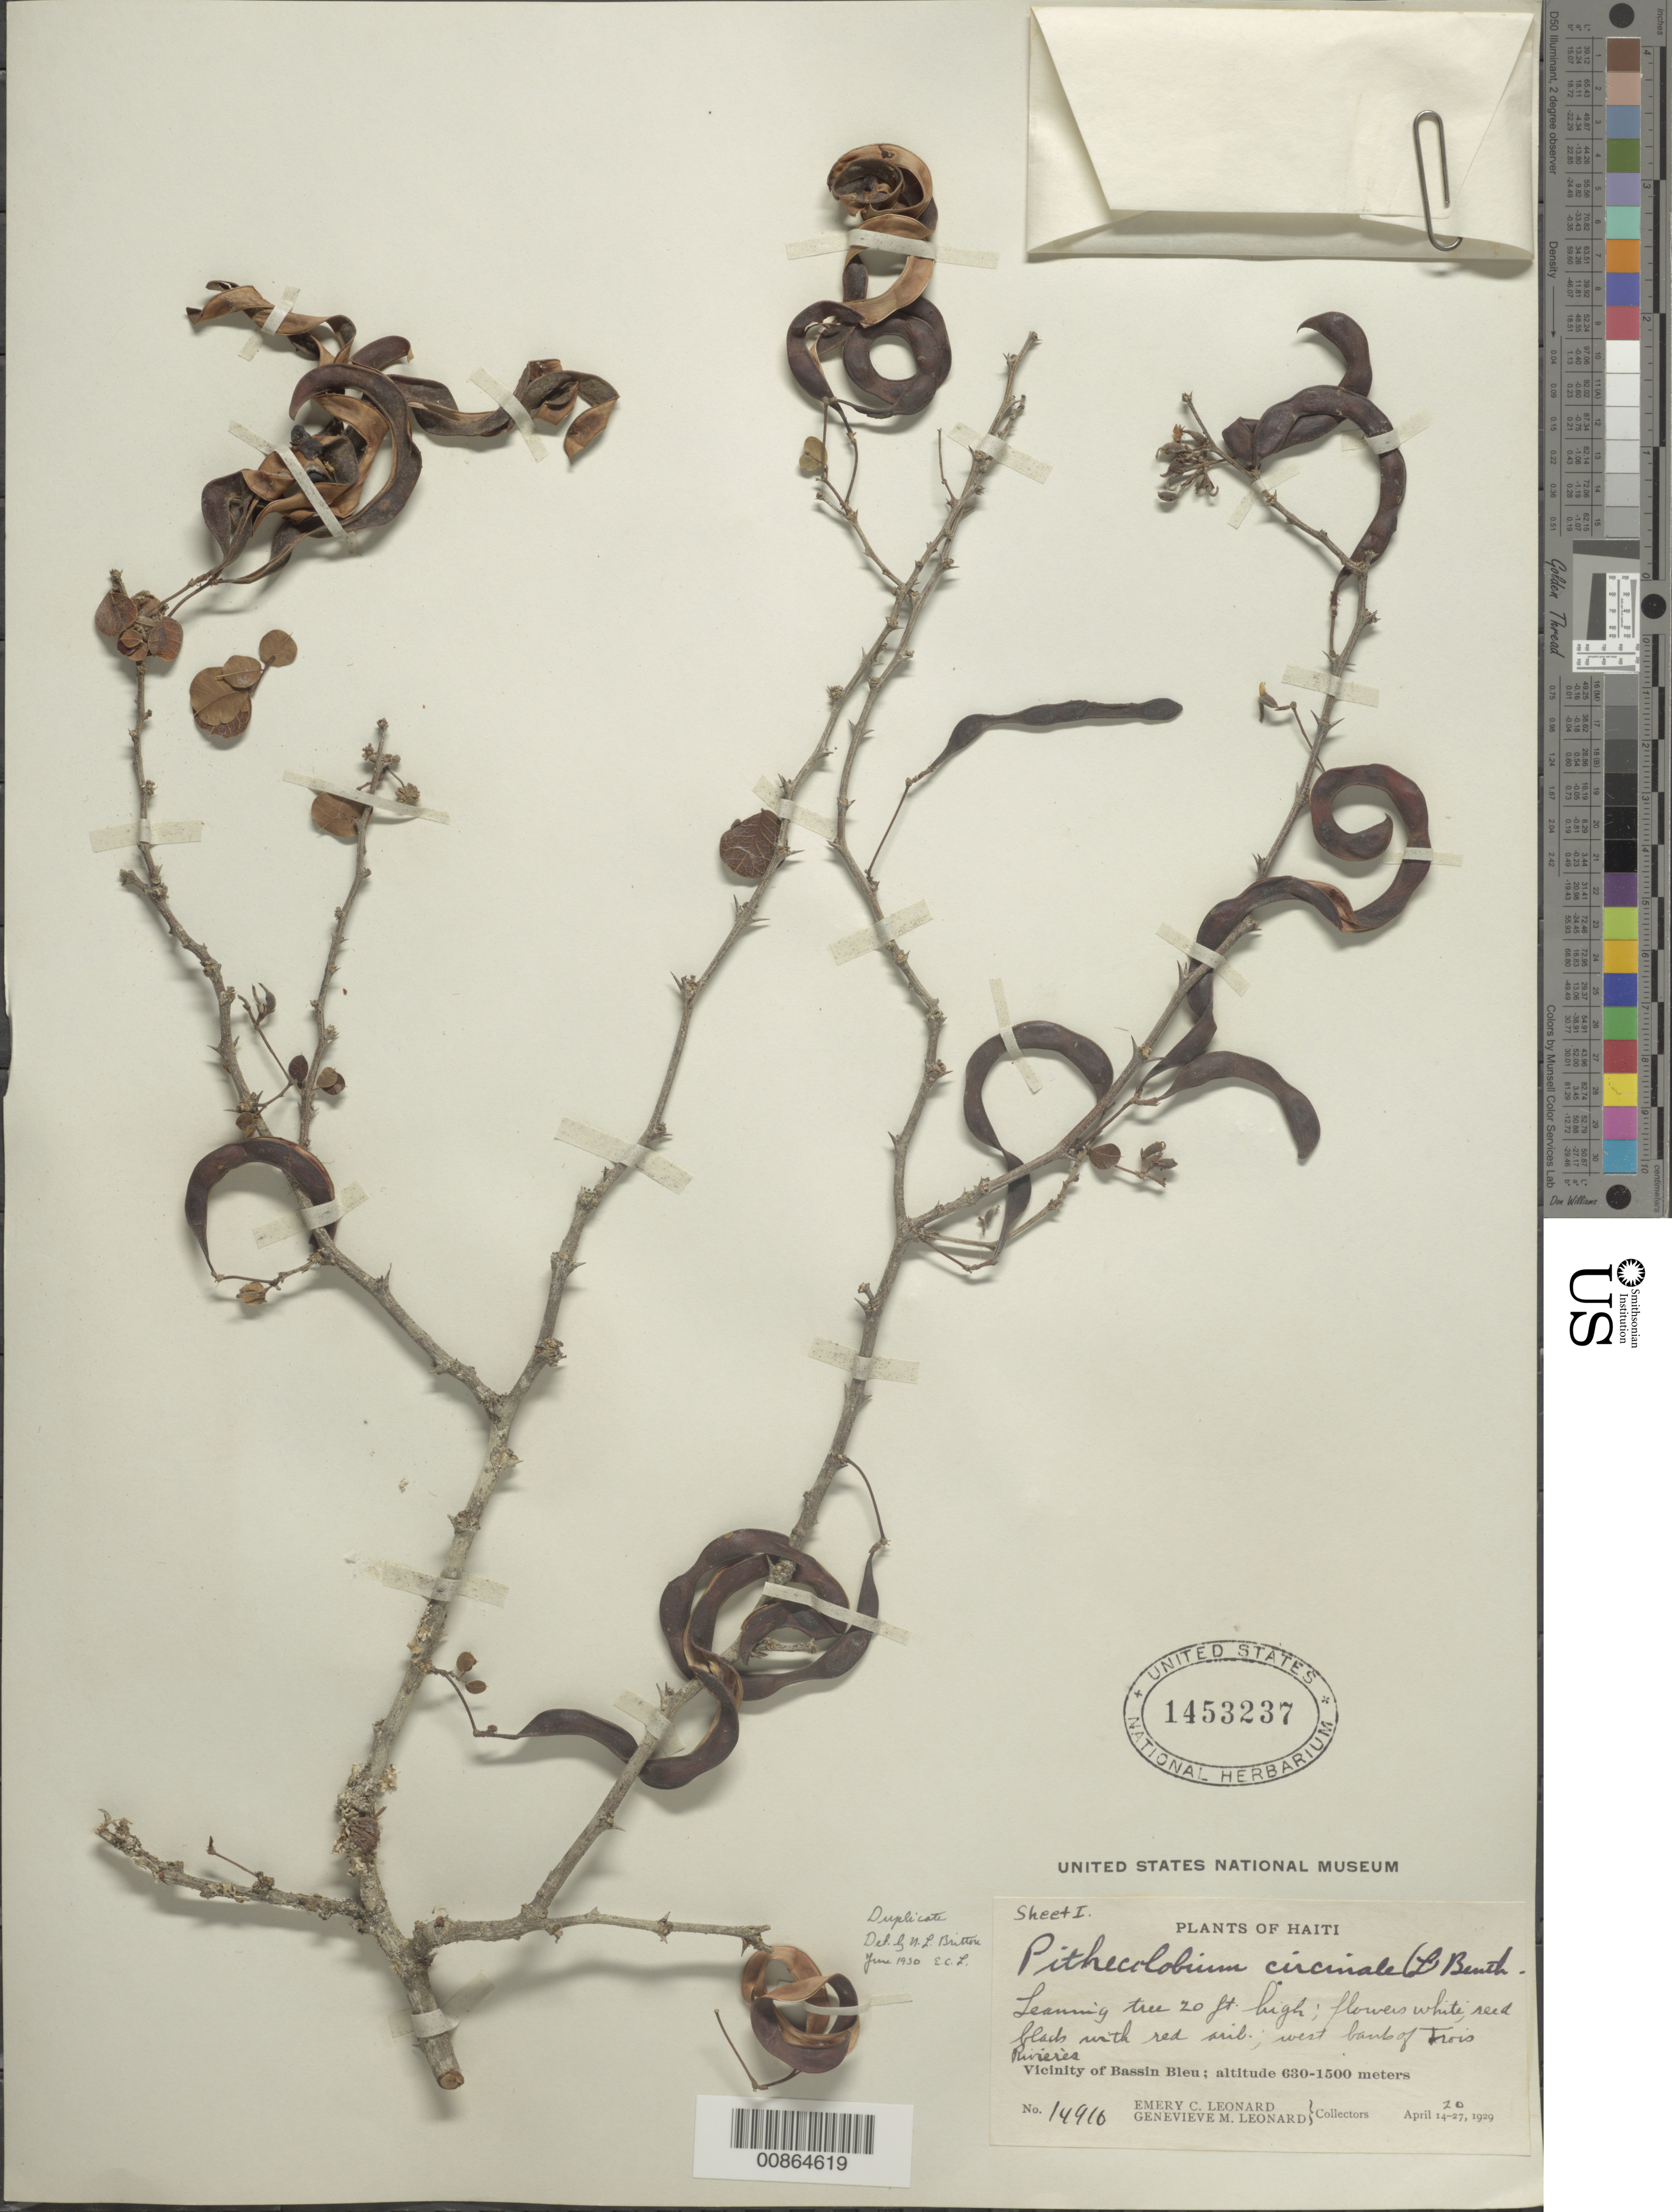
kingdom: Plantae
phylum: Tracheophyta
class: Magnoliopsida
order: Fabales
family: Fabaceae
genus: Pithecellobium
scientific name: Pithecellobium circinale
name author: (L.) Benth.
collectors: E. C. Leonard & G. M. Leonard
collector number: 14910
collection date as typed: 20 Apr 1929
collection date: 1929-04-20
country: Haiti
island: Hispaniola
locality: Vicinity of Bassin Bleu. West bank of Trois Rivières.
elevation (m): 630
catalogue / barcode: US 1453237